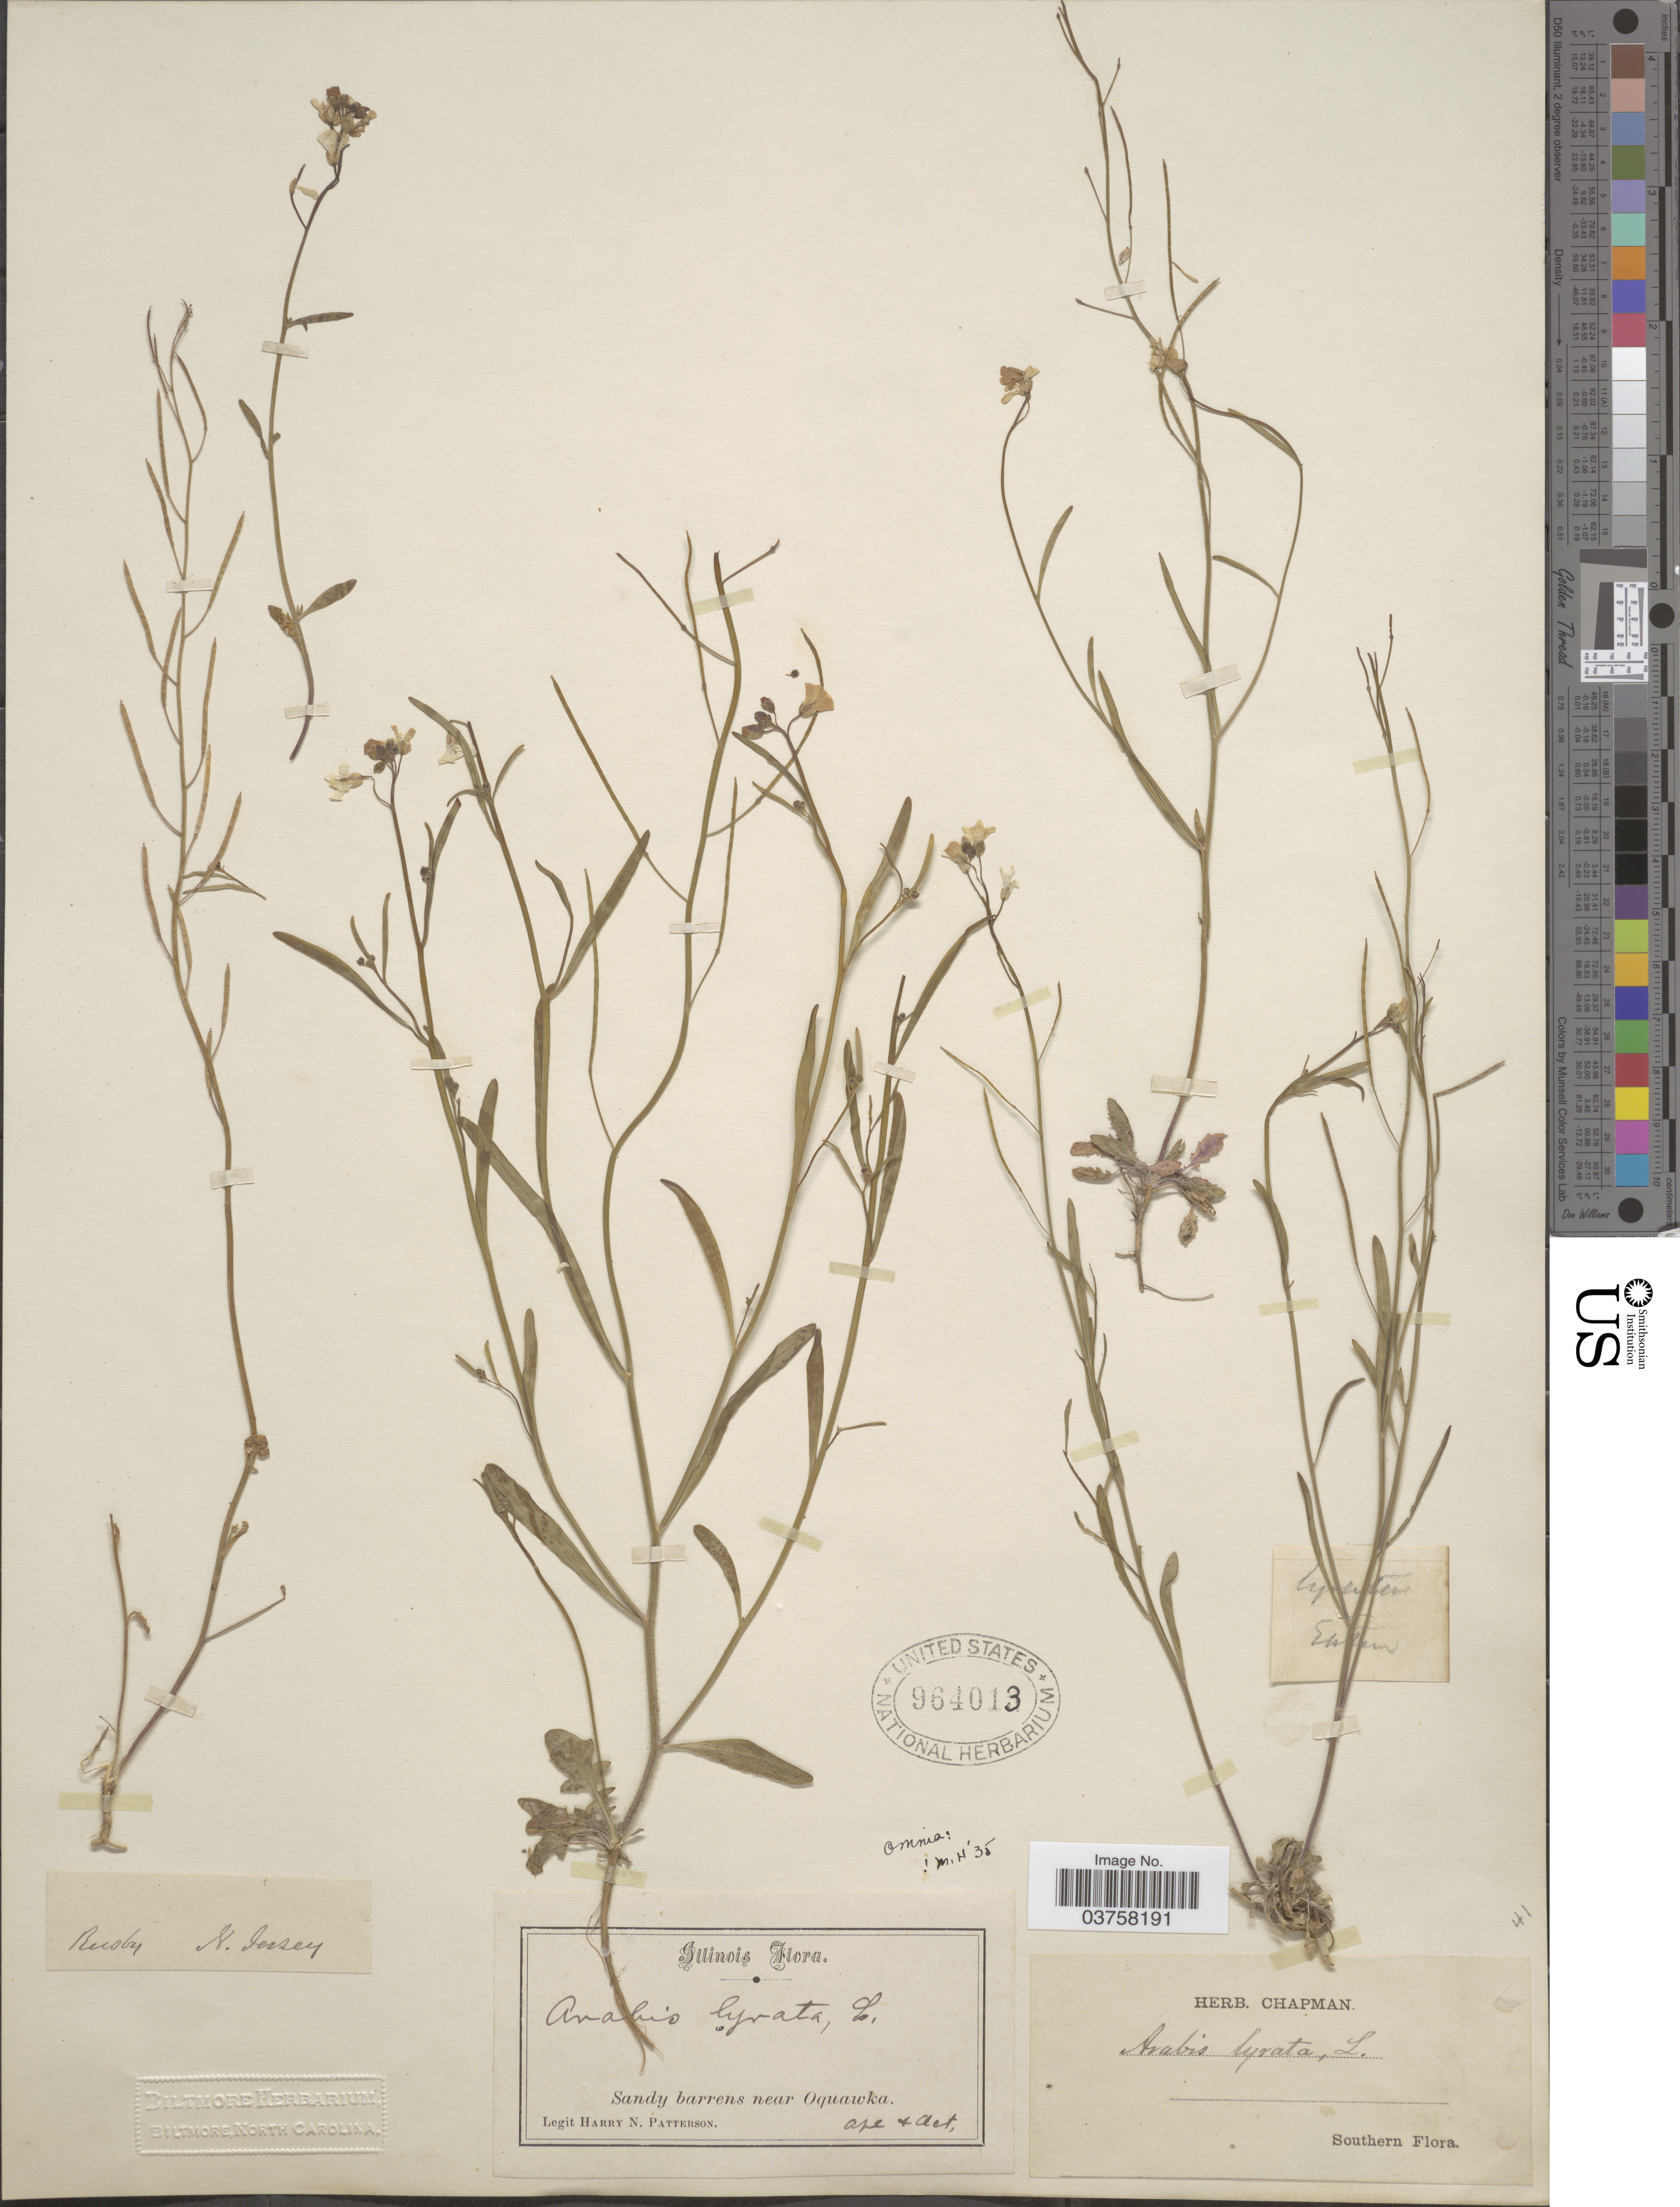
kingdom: Plantae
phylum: Tracheophyta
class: Magnoliopsida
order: Brassicales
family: Brassicaceae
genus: Arabis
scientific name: Arabis lyrata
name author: L.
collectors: H. N. Patterson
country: United States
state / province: Illinois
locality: Sandy barrens near Oquawka. Southern.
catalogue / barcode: US 964013